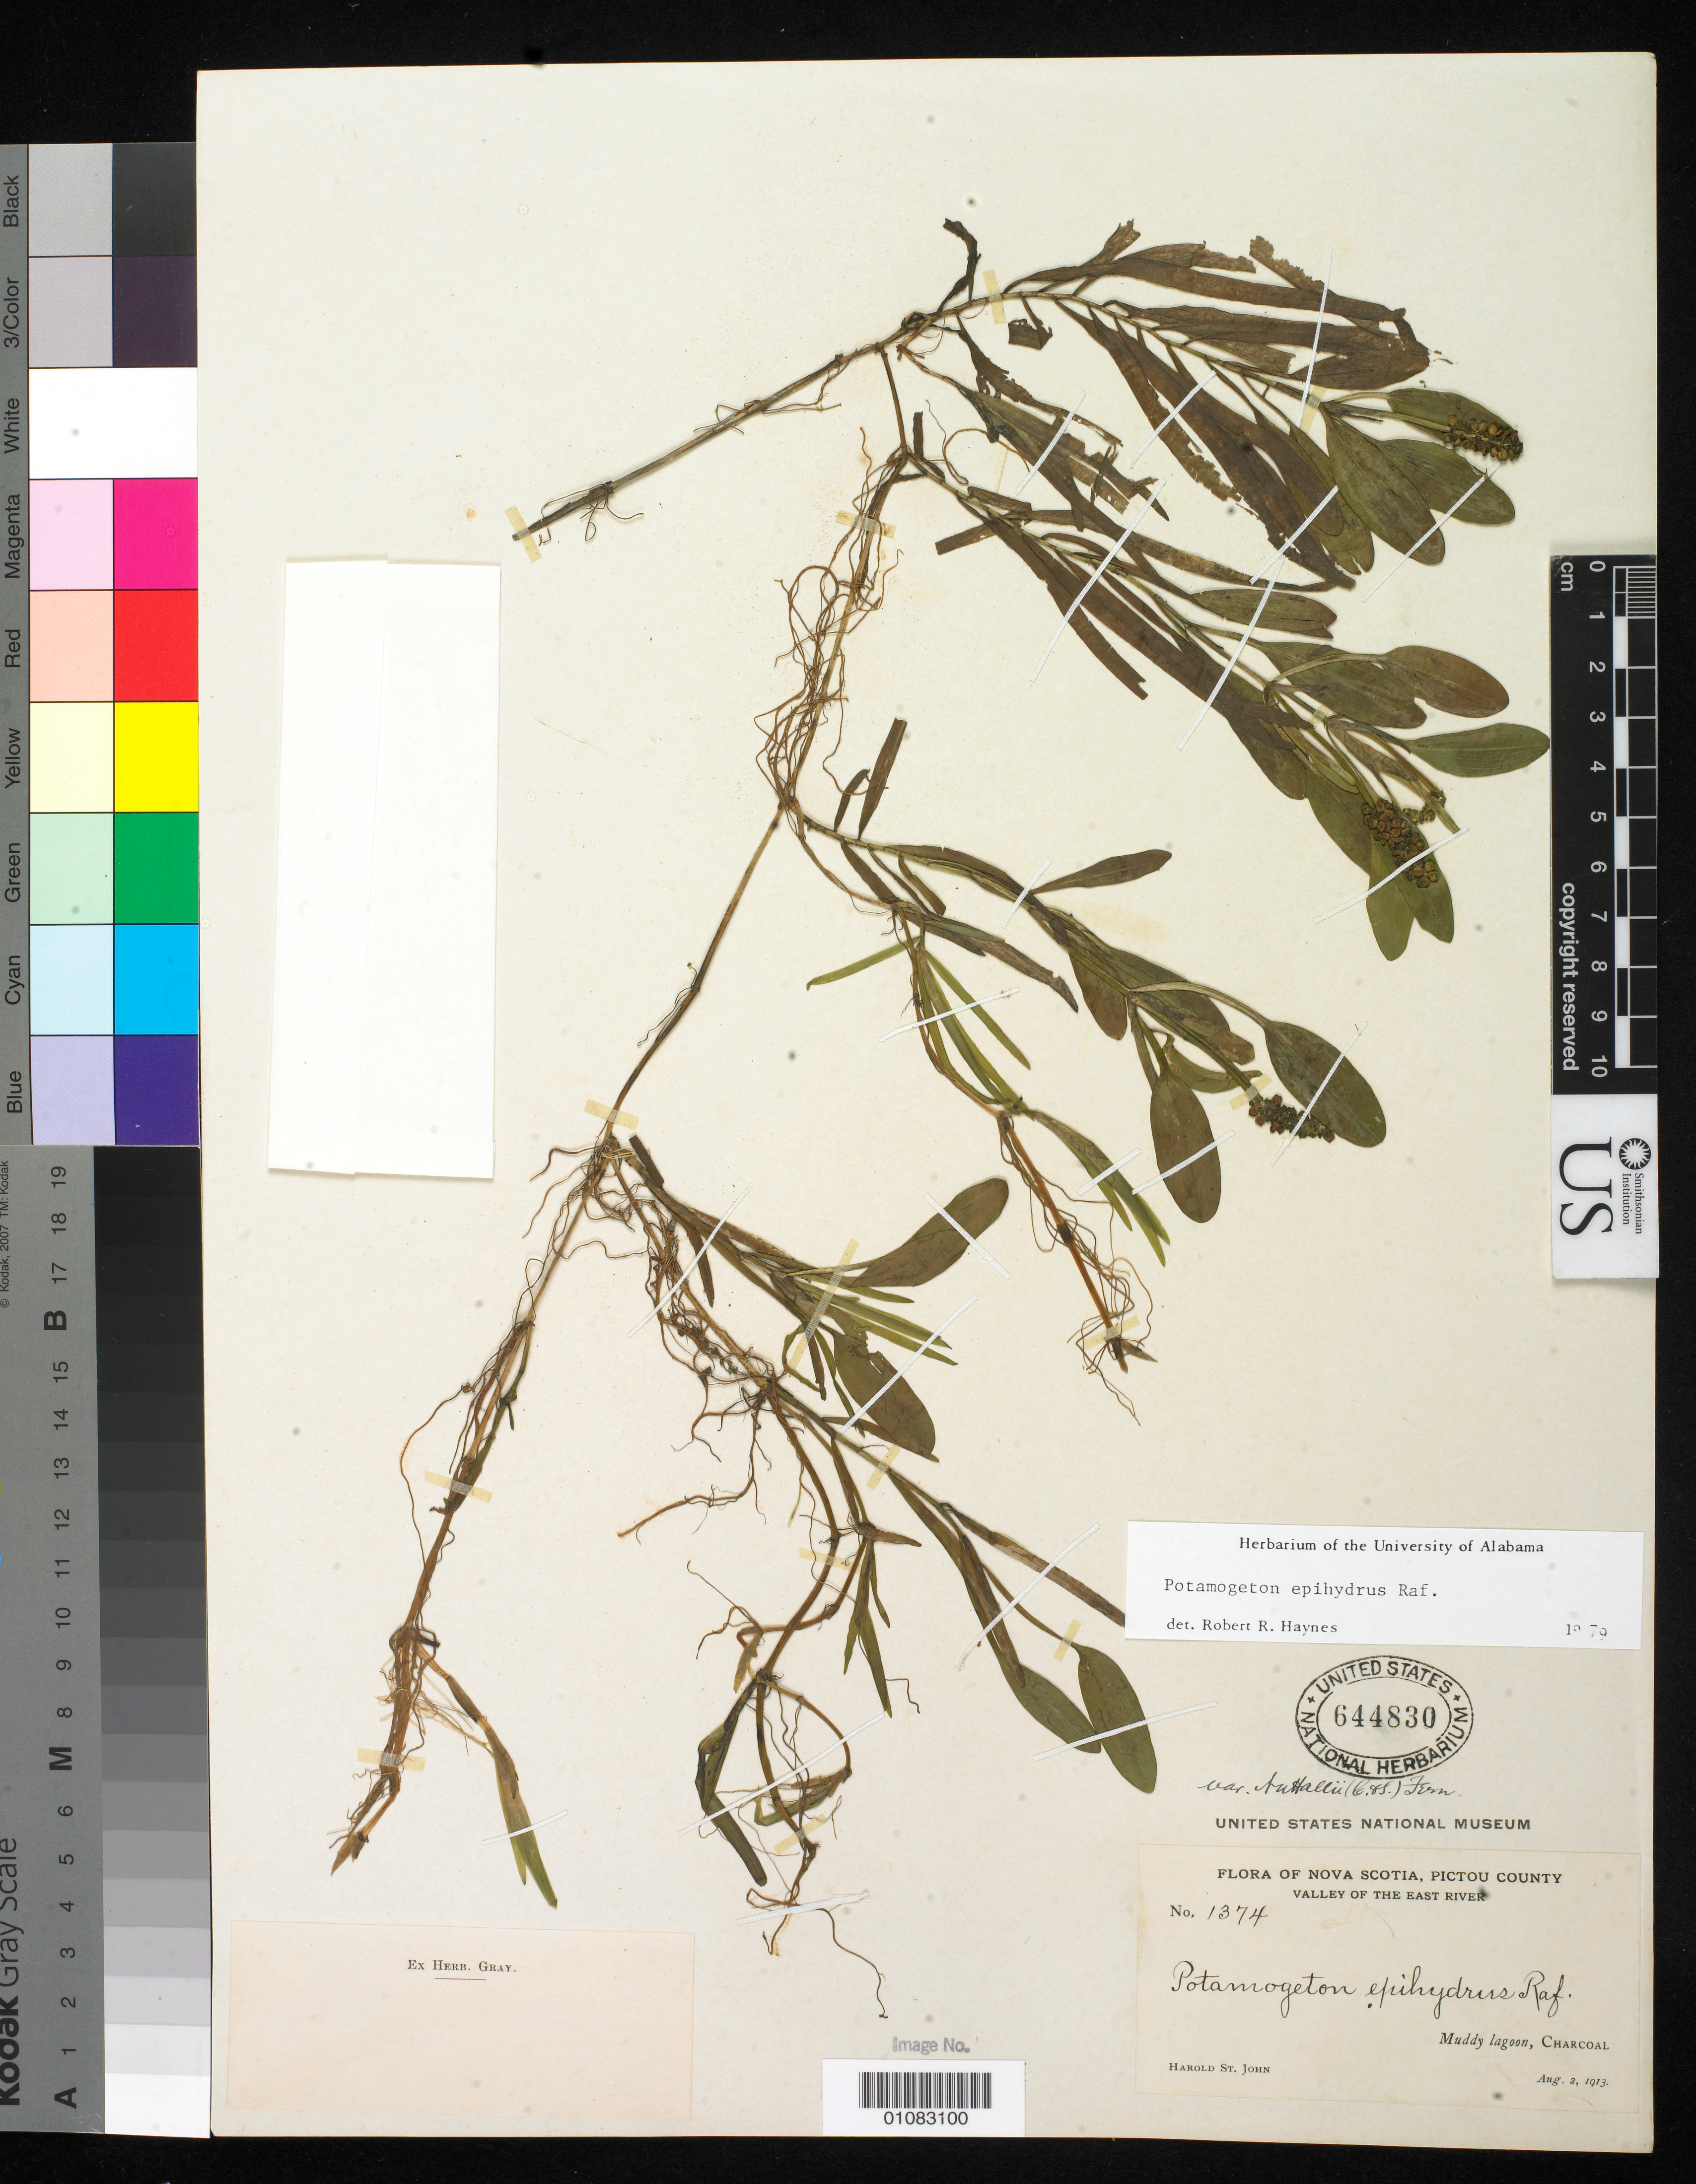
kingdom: Plantae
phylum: Tracheophyta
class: Liliopsida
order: Alismatales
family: Potamogetonaceae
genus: Potamogeton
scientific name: Potamogeton epihydrus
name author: Raf.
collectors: H. St. John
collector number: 1374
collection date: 1913-08-02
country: Canada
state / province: Nova Scotia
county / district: Pictou County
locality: Valley of the East River, Charcoal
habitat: Muddy lagoon.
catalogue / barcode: US 644830